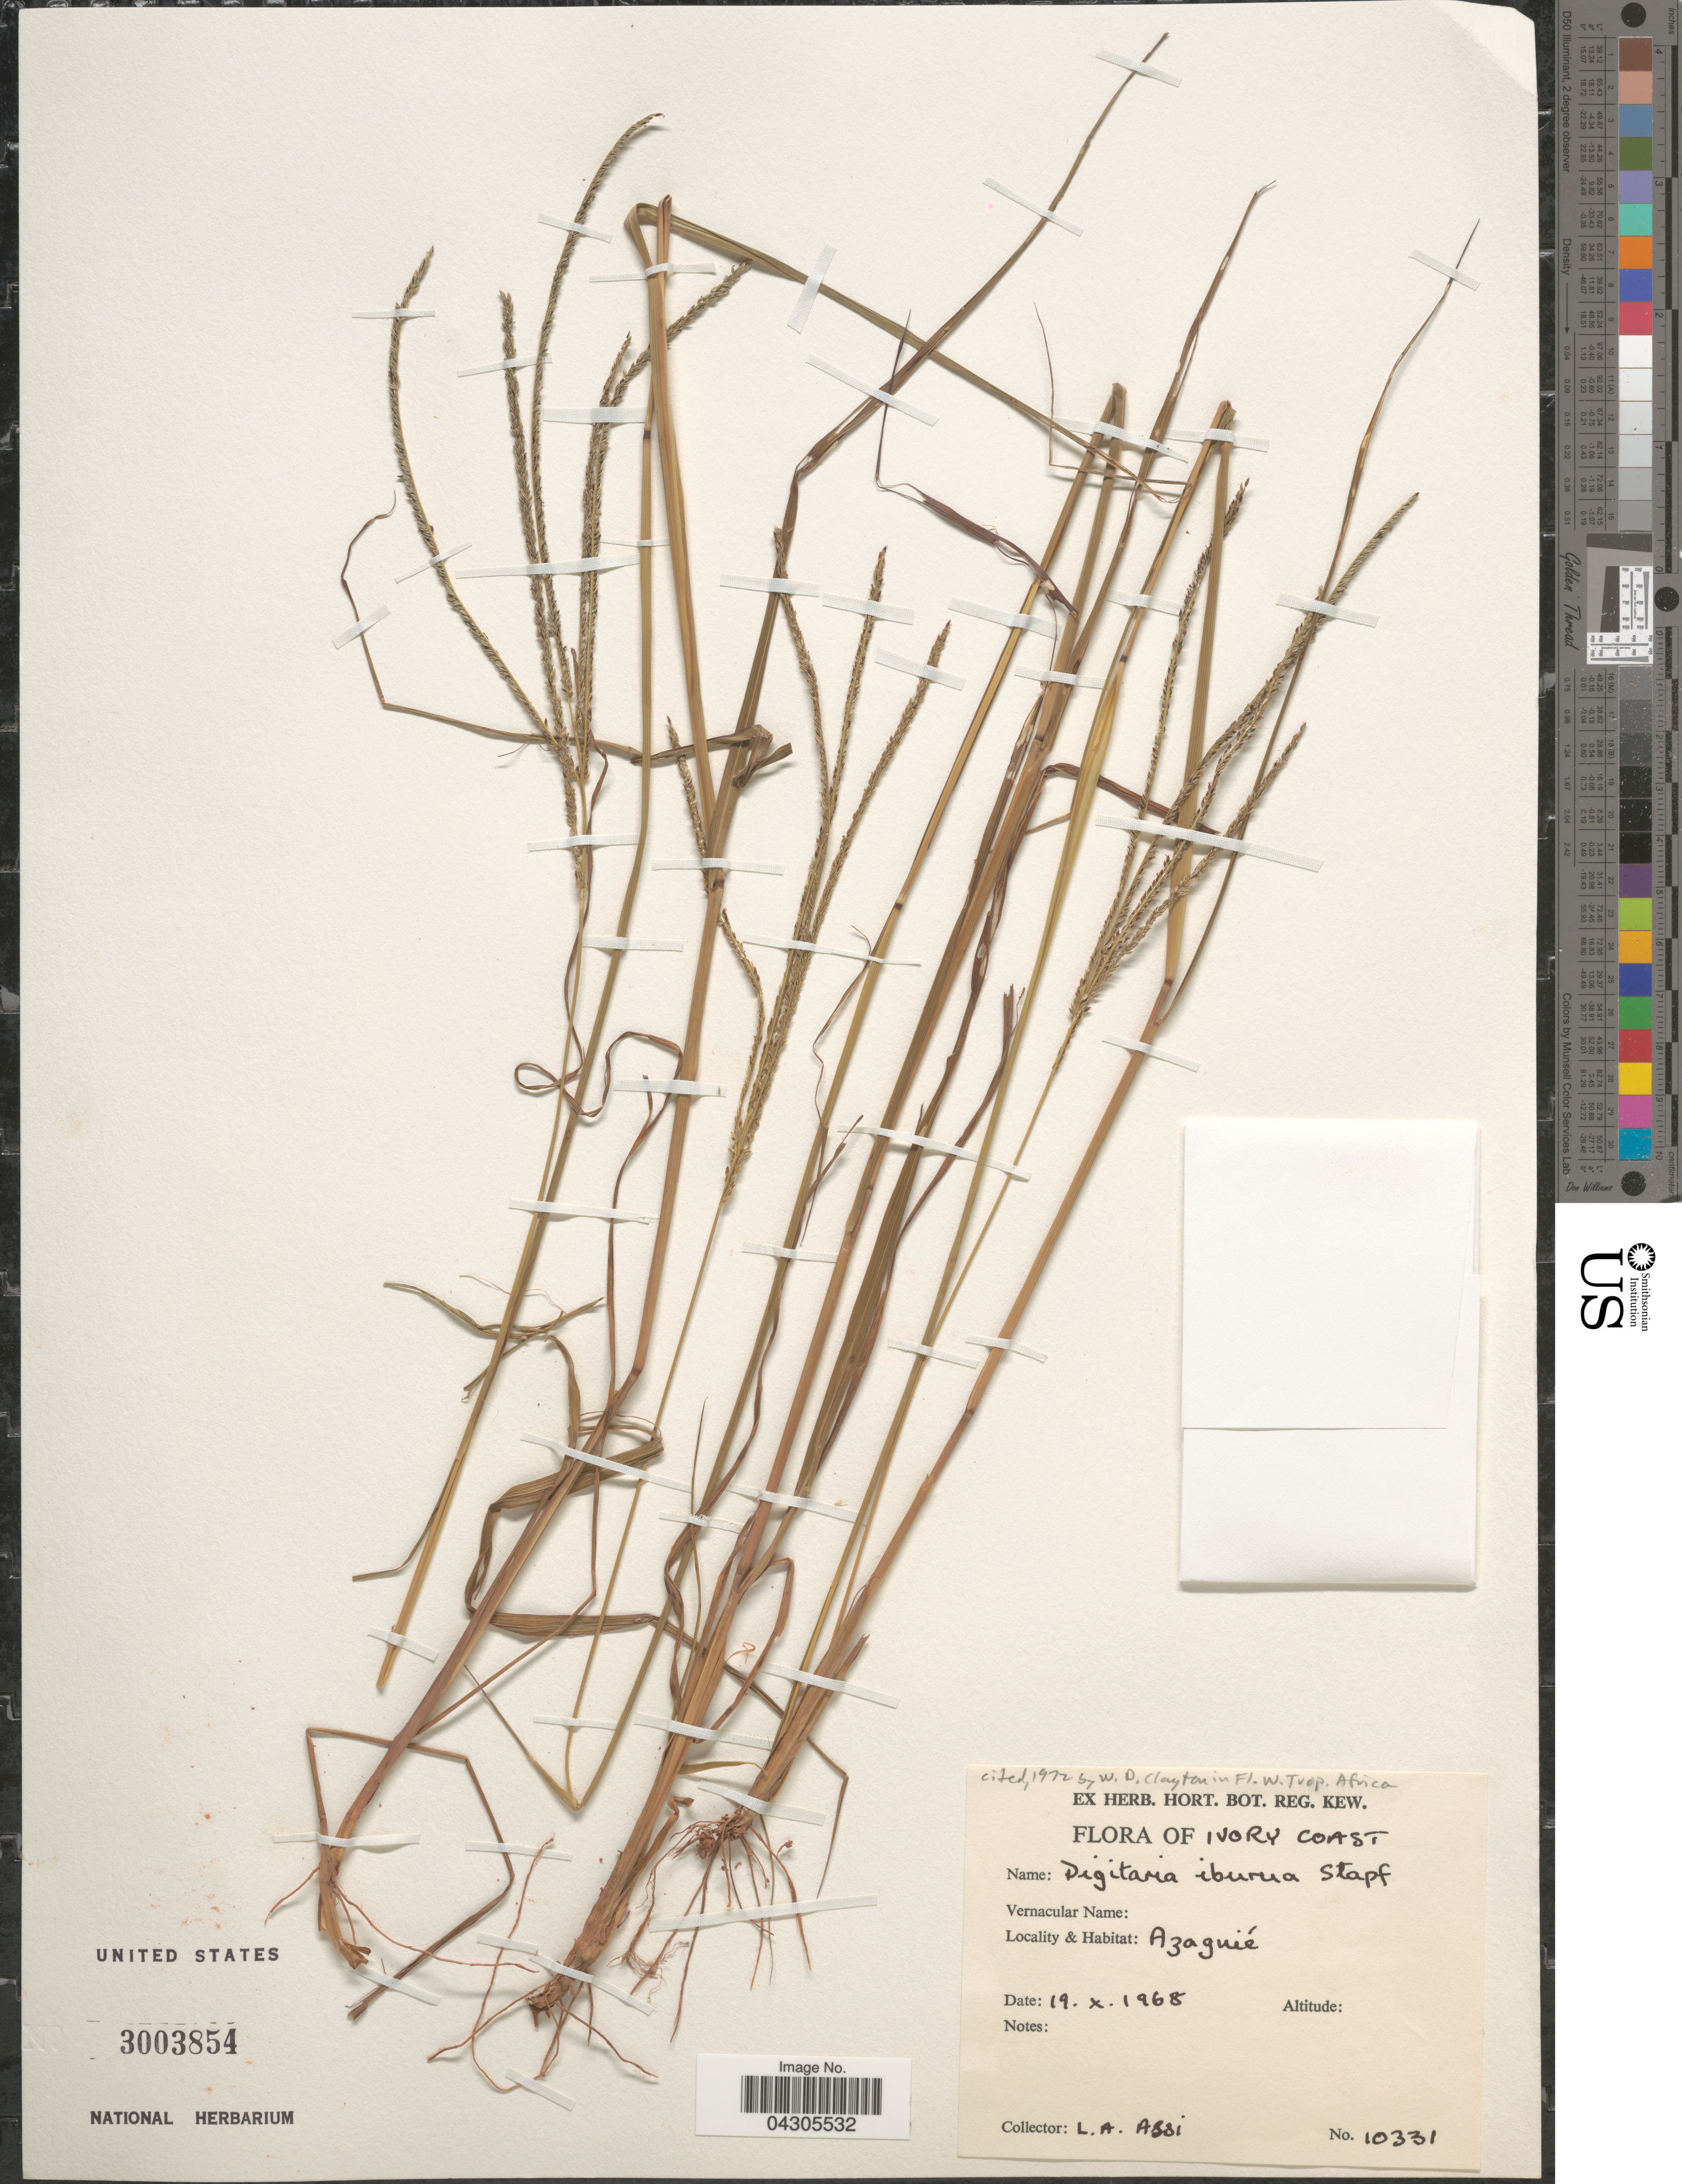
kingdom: Plantae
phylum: Tracheophyta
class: Liliopsida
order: Poales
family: Poaceae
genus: Digitaria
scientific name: Digitaria iburua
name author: Stapf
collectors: L. Assi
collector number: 10331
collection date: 1968-10-19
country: Ivory Coast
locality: Azaguié.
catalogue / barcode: US 3003854